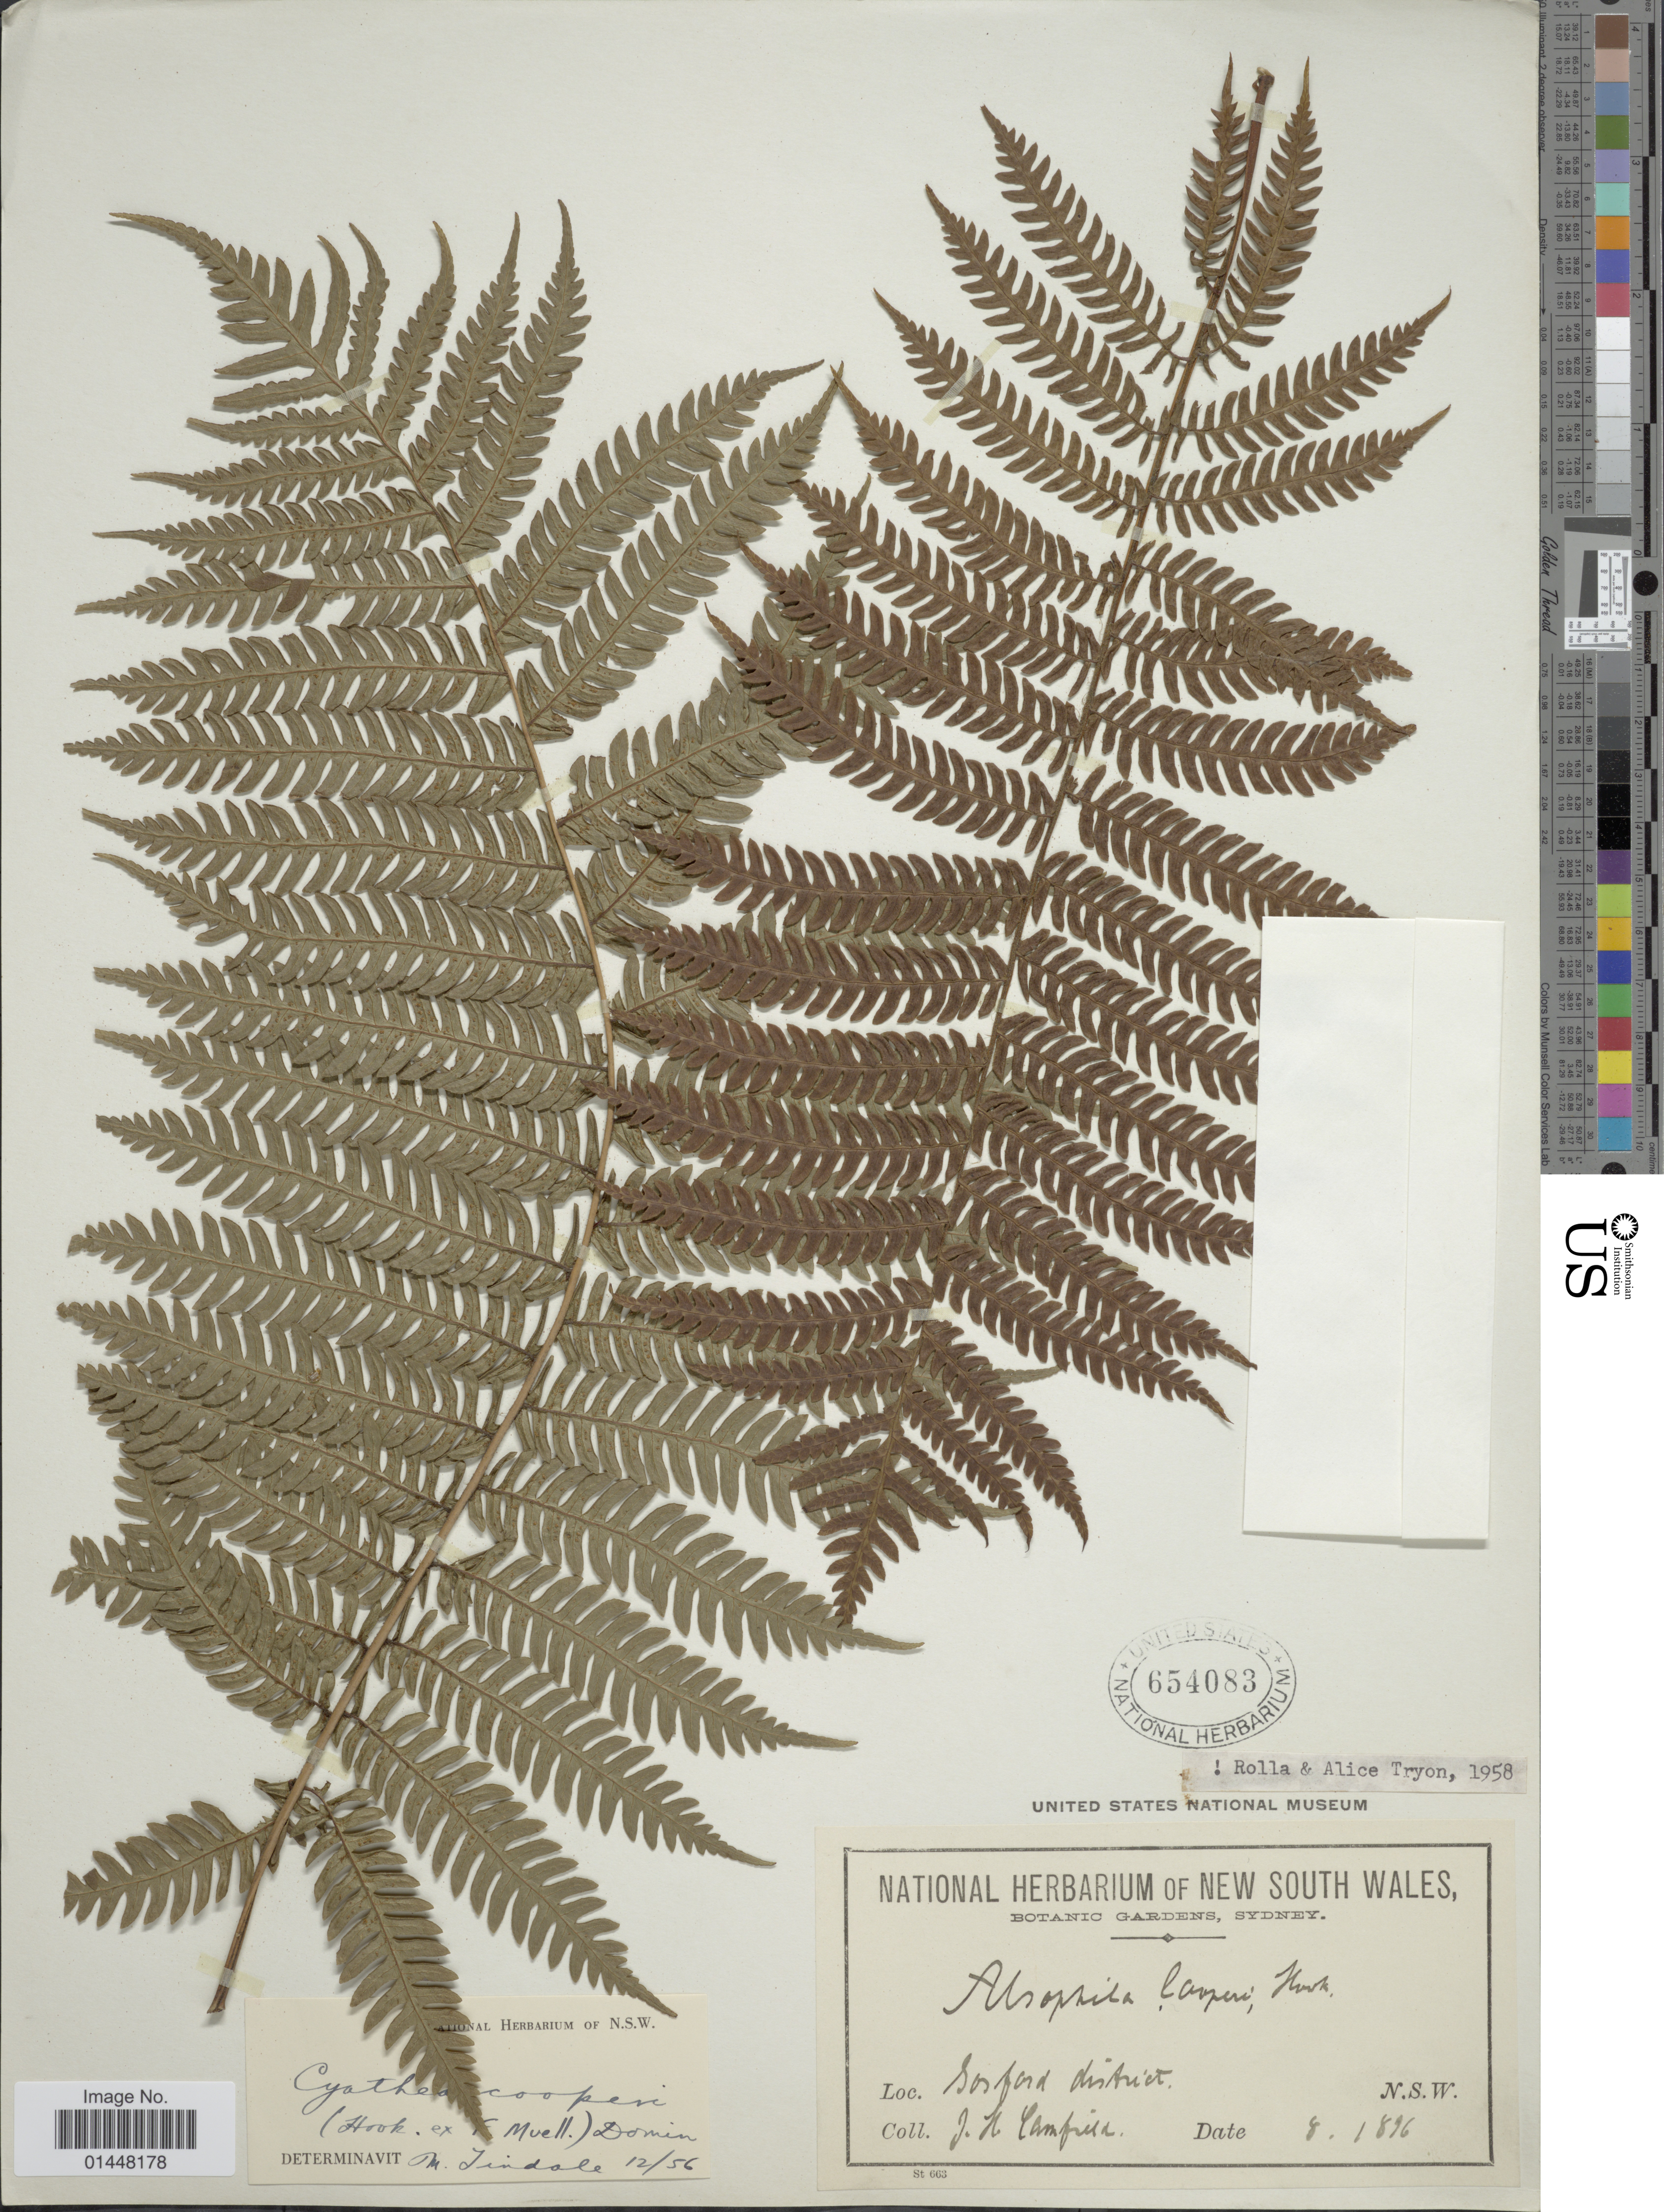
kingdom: Plantae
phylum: Tracheophyta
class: Polypodiopsida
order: Cyatheales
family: Cyatheaceae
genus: Sphaeropteris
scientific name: Sphaeropteris cooperi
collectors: J. Camfield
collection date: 1896-08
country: Australia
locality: Sanford district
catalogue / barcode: US 654083